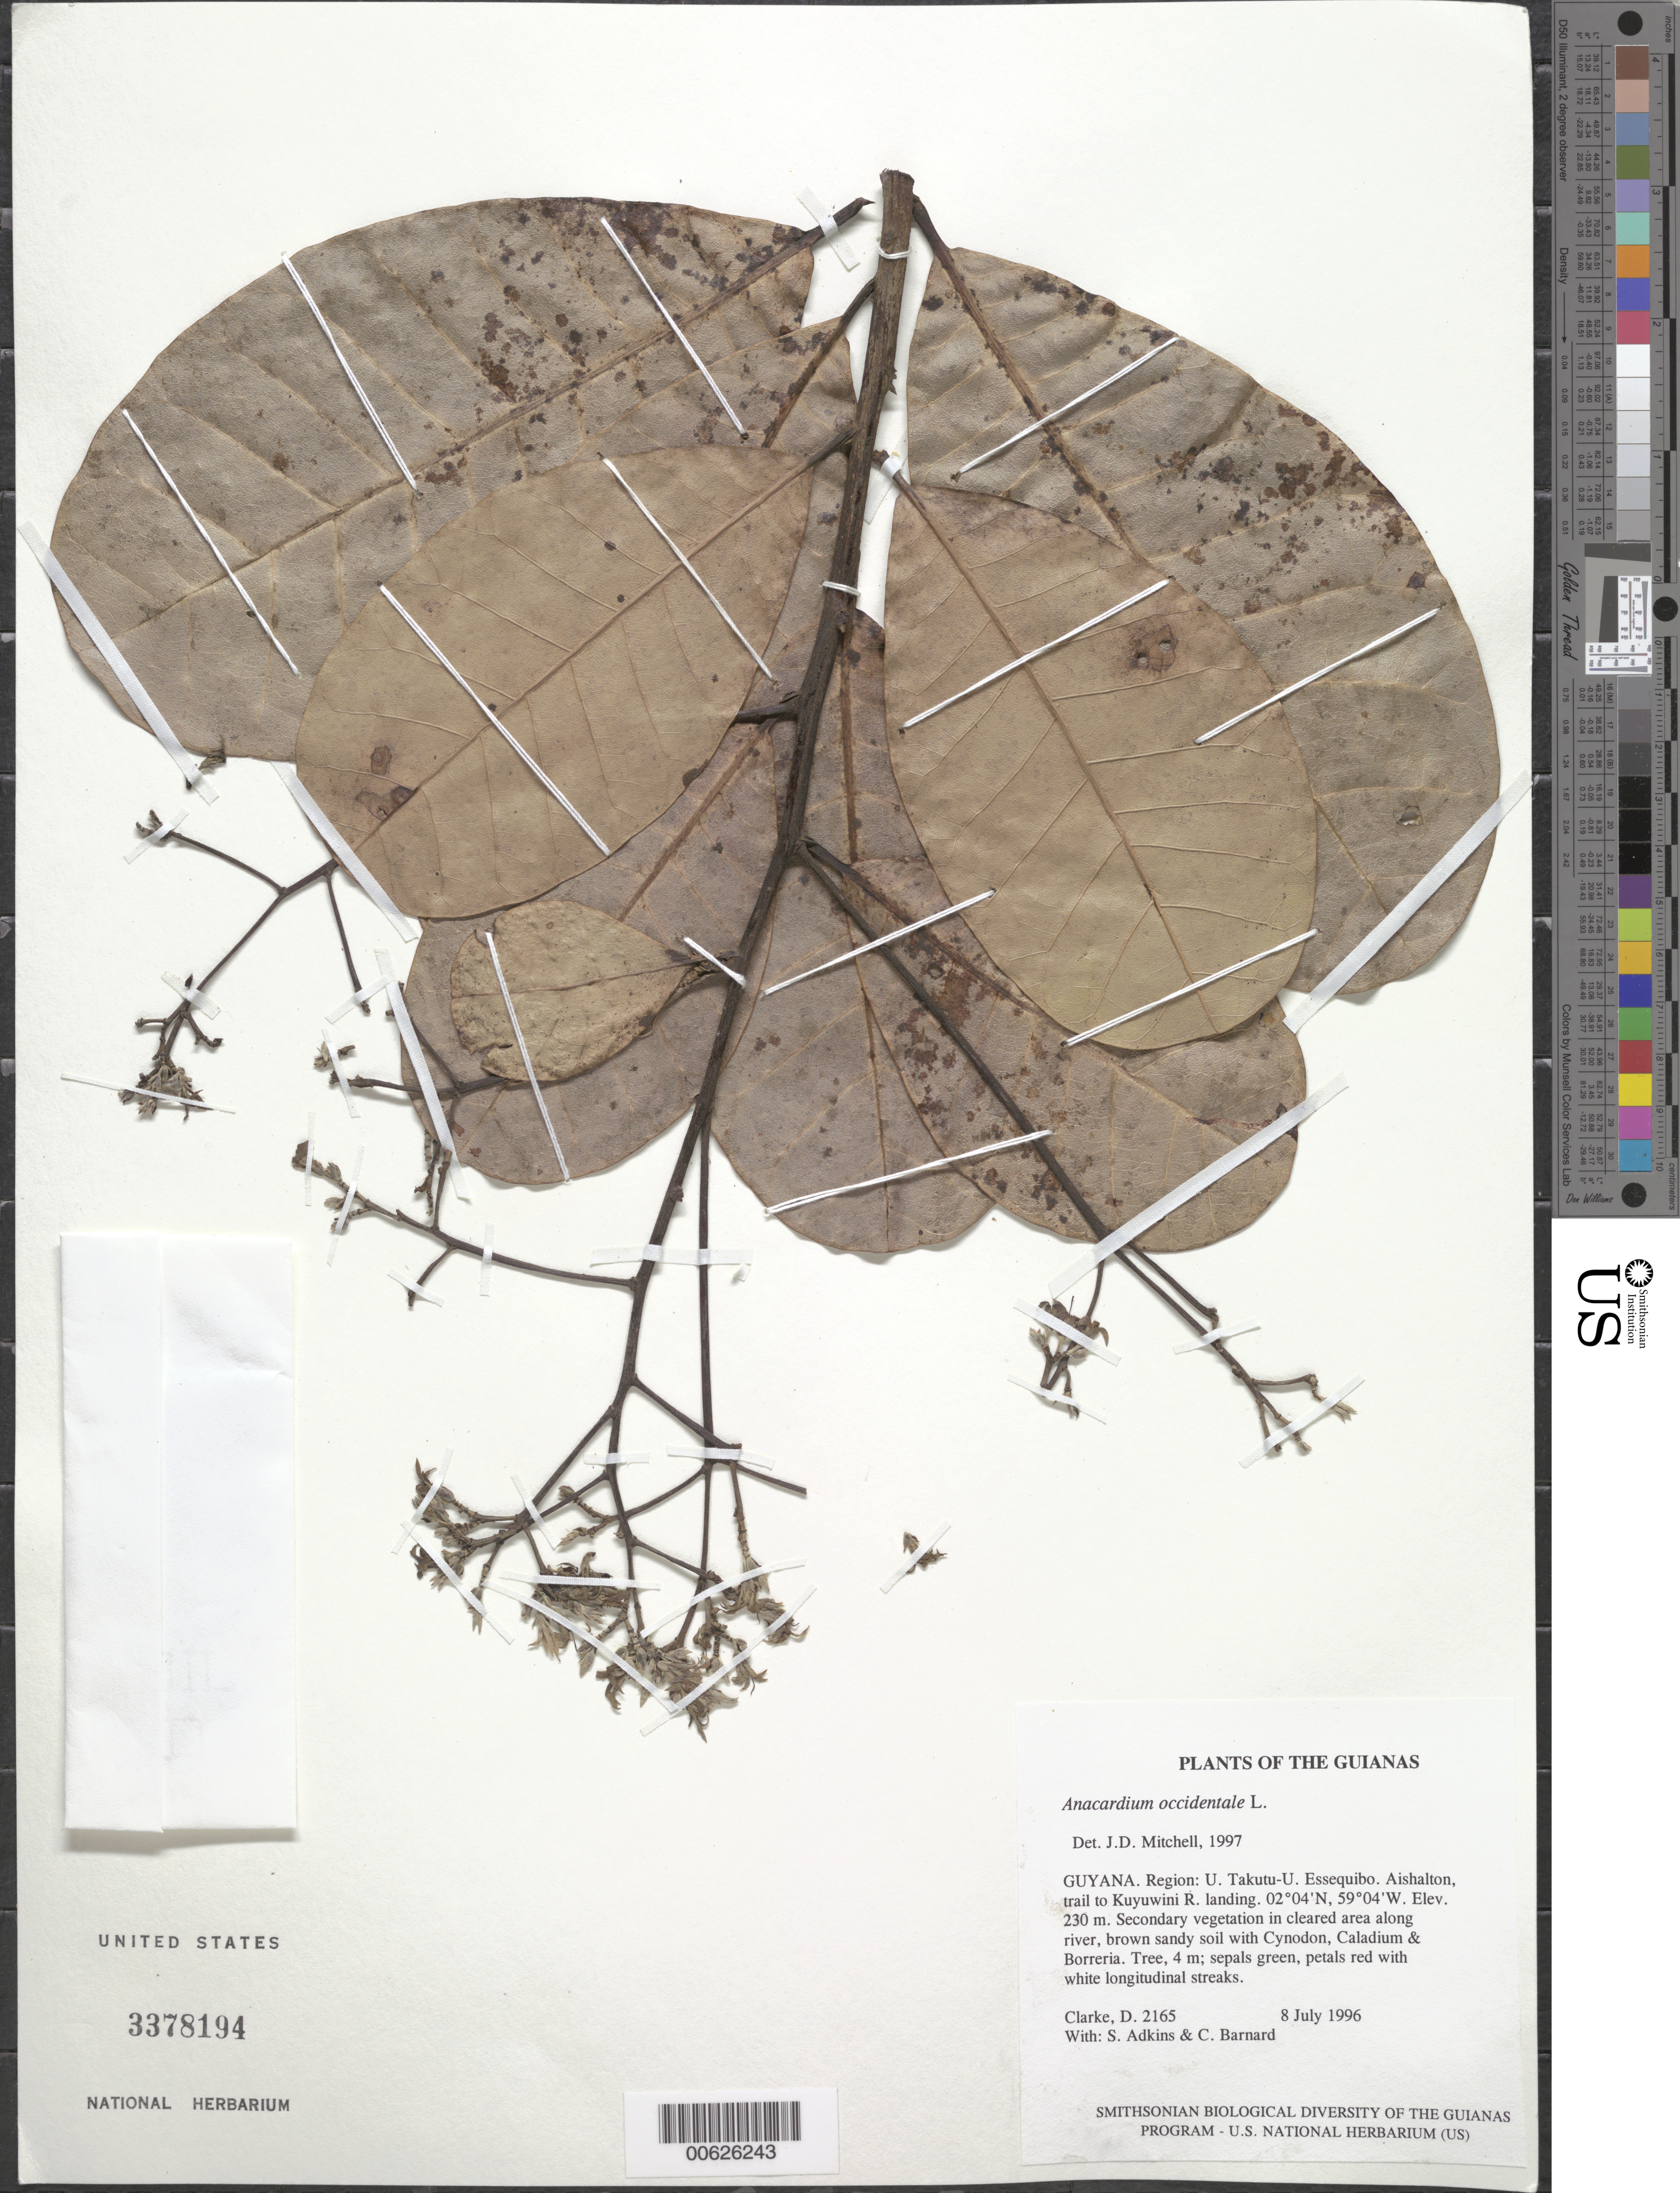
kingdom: Plantae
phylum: Tracheophyta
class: Magnoliopsida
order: Sapindales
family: Anacardiaceae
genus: Anacardium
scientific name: Anacardium occidentale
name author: L.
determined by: Mitchell, John D.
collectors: H. D. Clarke, S. Adkins & C. Bernard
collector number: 2165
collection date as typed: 8 July 1996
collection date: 1996-07-08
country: Guyana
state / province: U. Takutu-U. Essequibo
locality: Aishalton, trail to Kuyuwini R. landing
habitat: Secondary vegetation in cleared area along river, brown sandy soil with Cynodon, Caladium & Borreria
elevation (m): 230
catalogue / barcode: US 3378194